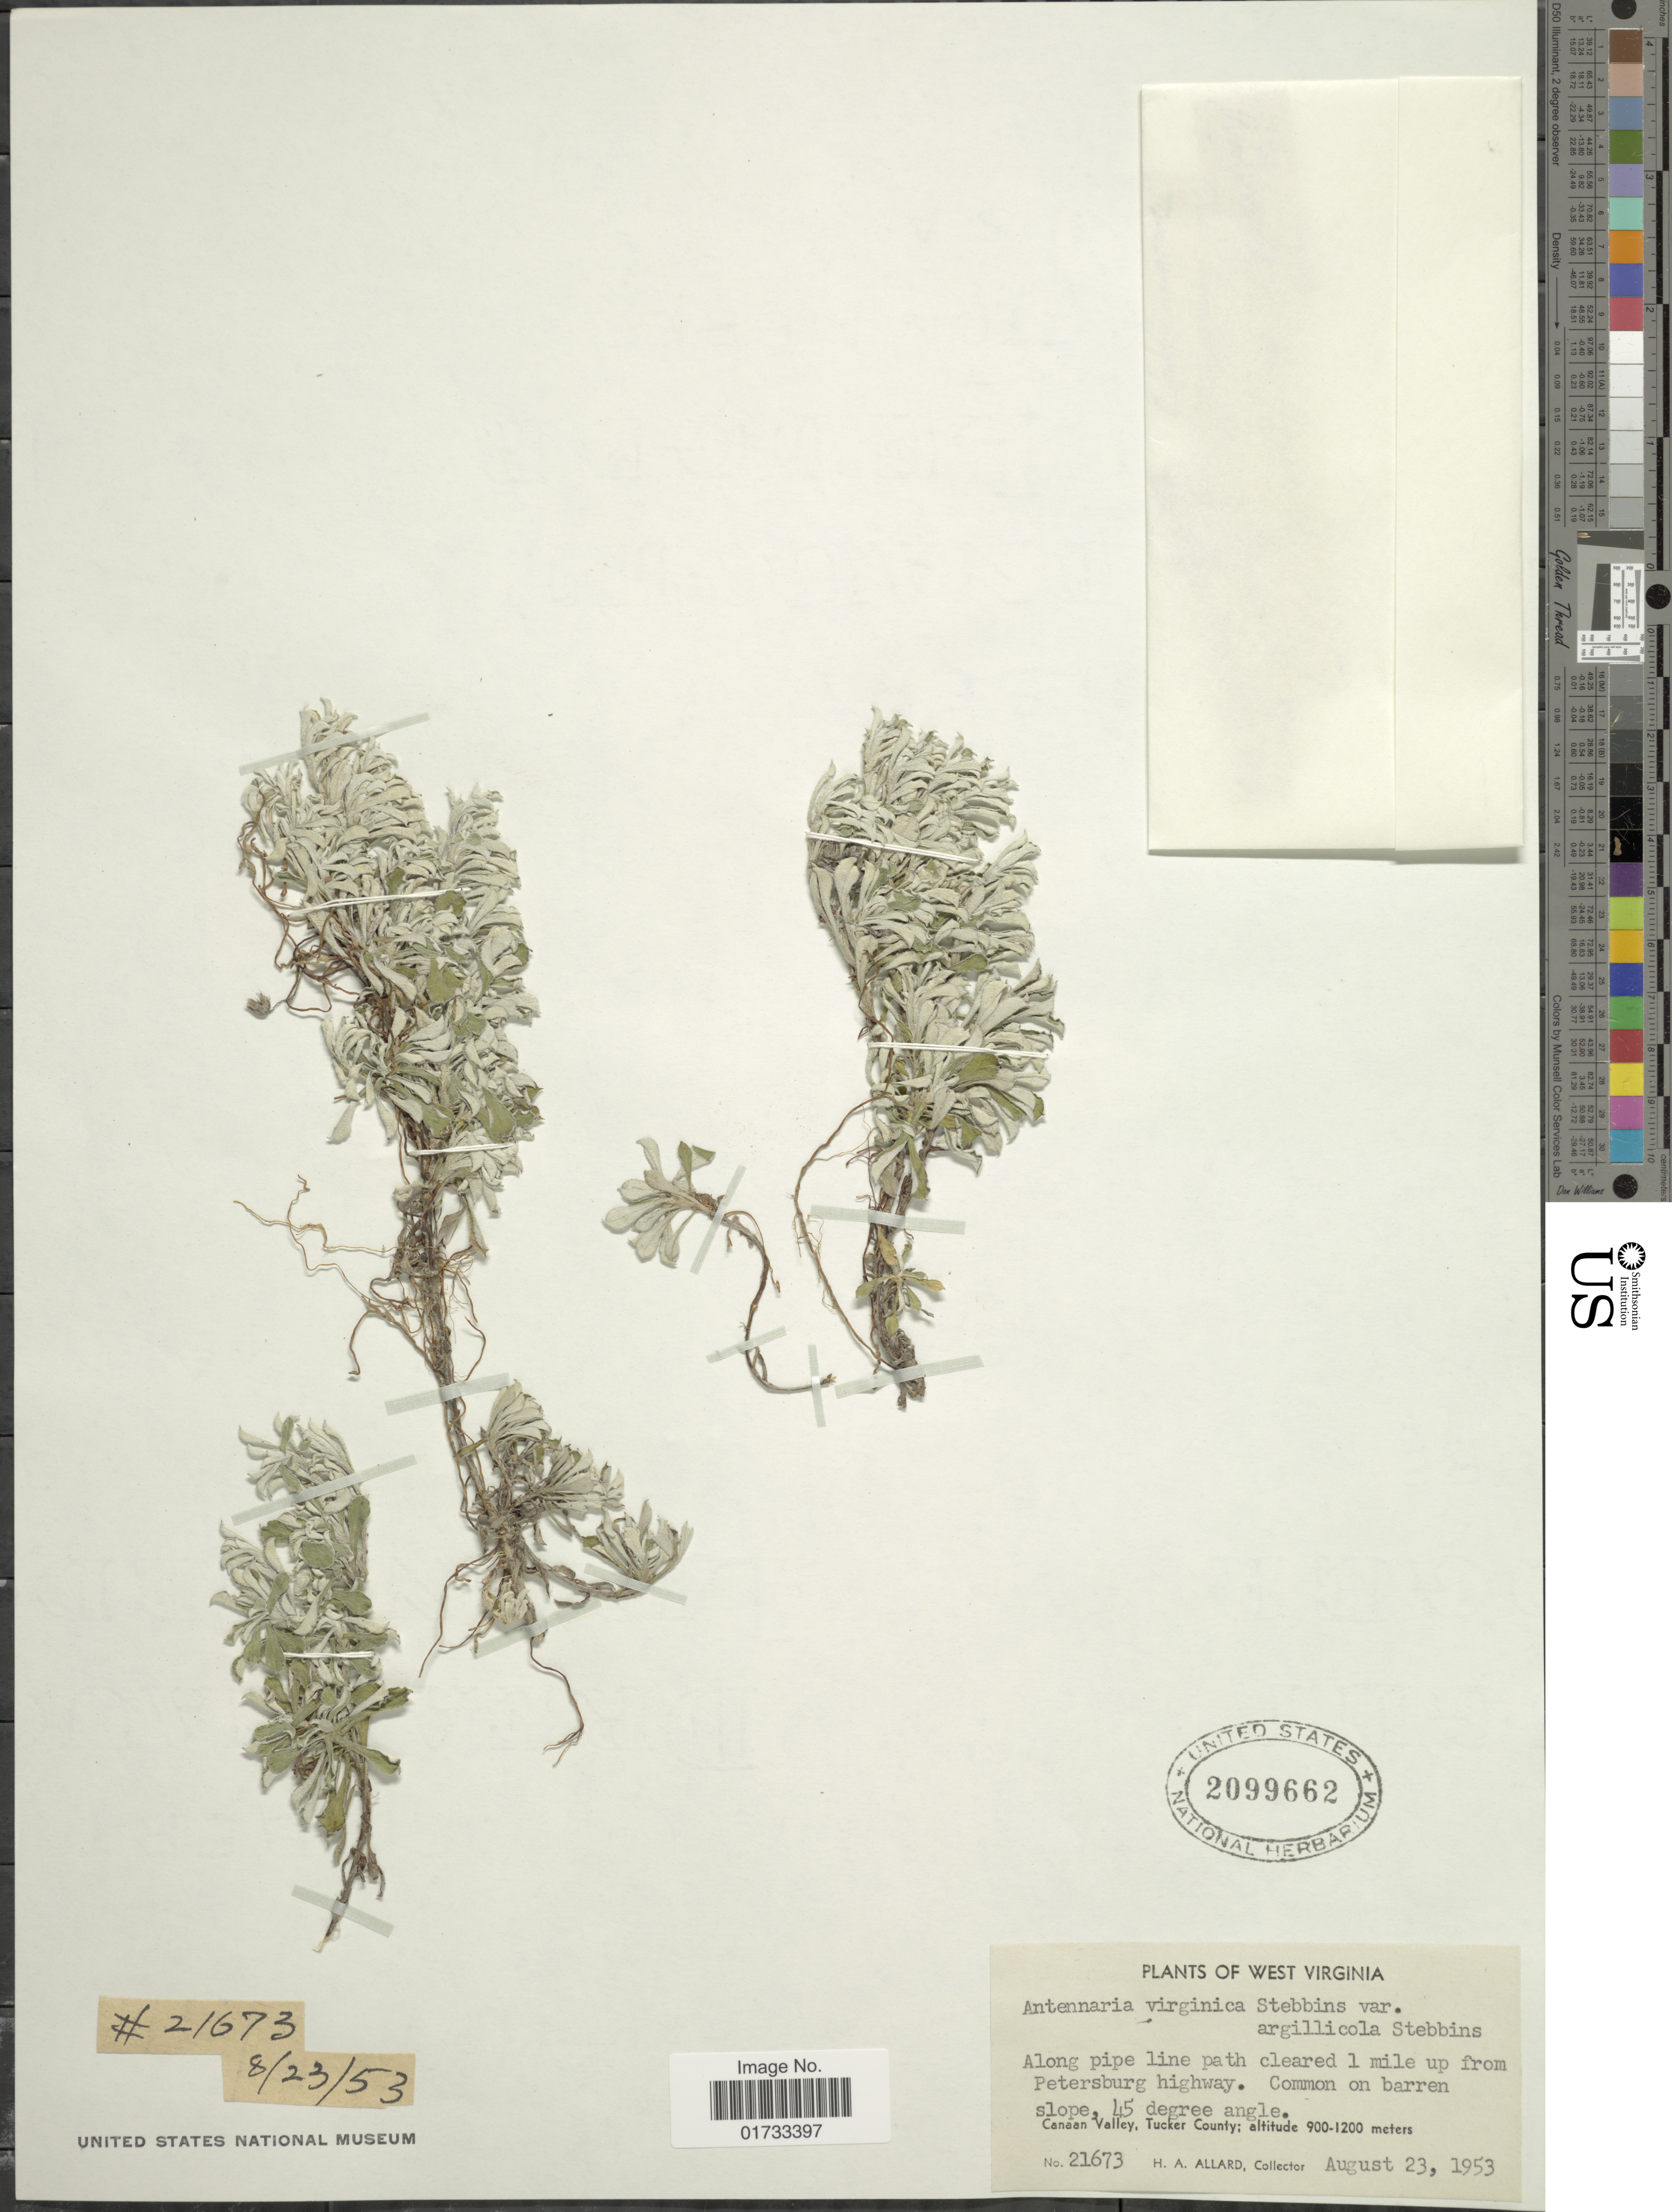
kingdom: Plantae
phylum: Tracheophyta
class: Magnoliopsida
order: Asterales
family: Asteraceae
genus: Antennaria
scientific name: Antennaria virginica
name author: Stebbins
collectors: H. A. Allard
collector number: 21673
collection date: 1953-08-23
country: United States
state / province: West Virginia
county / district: Tucker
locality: Along pipe line path cleared 1 mile up from Petersburg highway, Canaan Valley, Tucker County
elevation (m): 900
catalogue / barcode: US 2099662